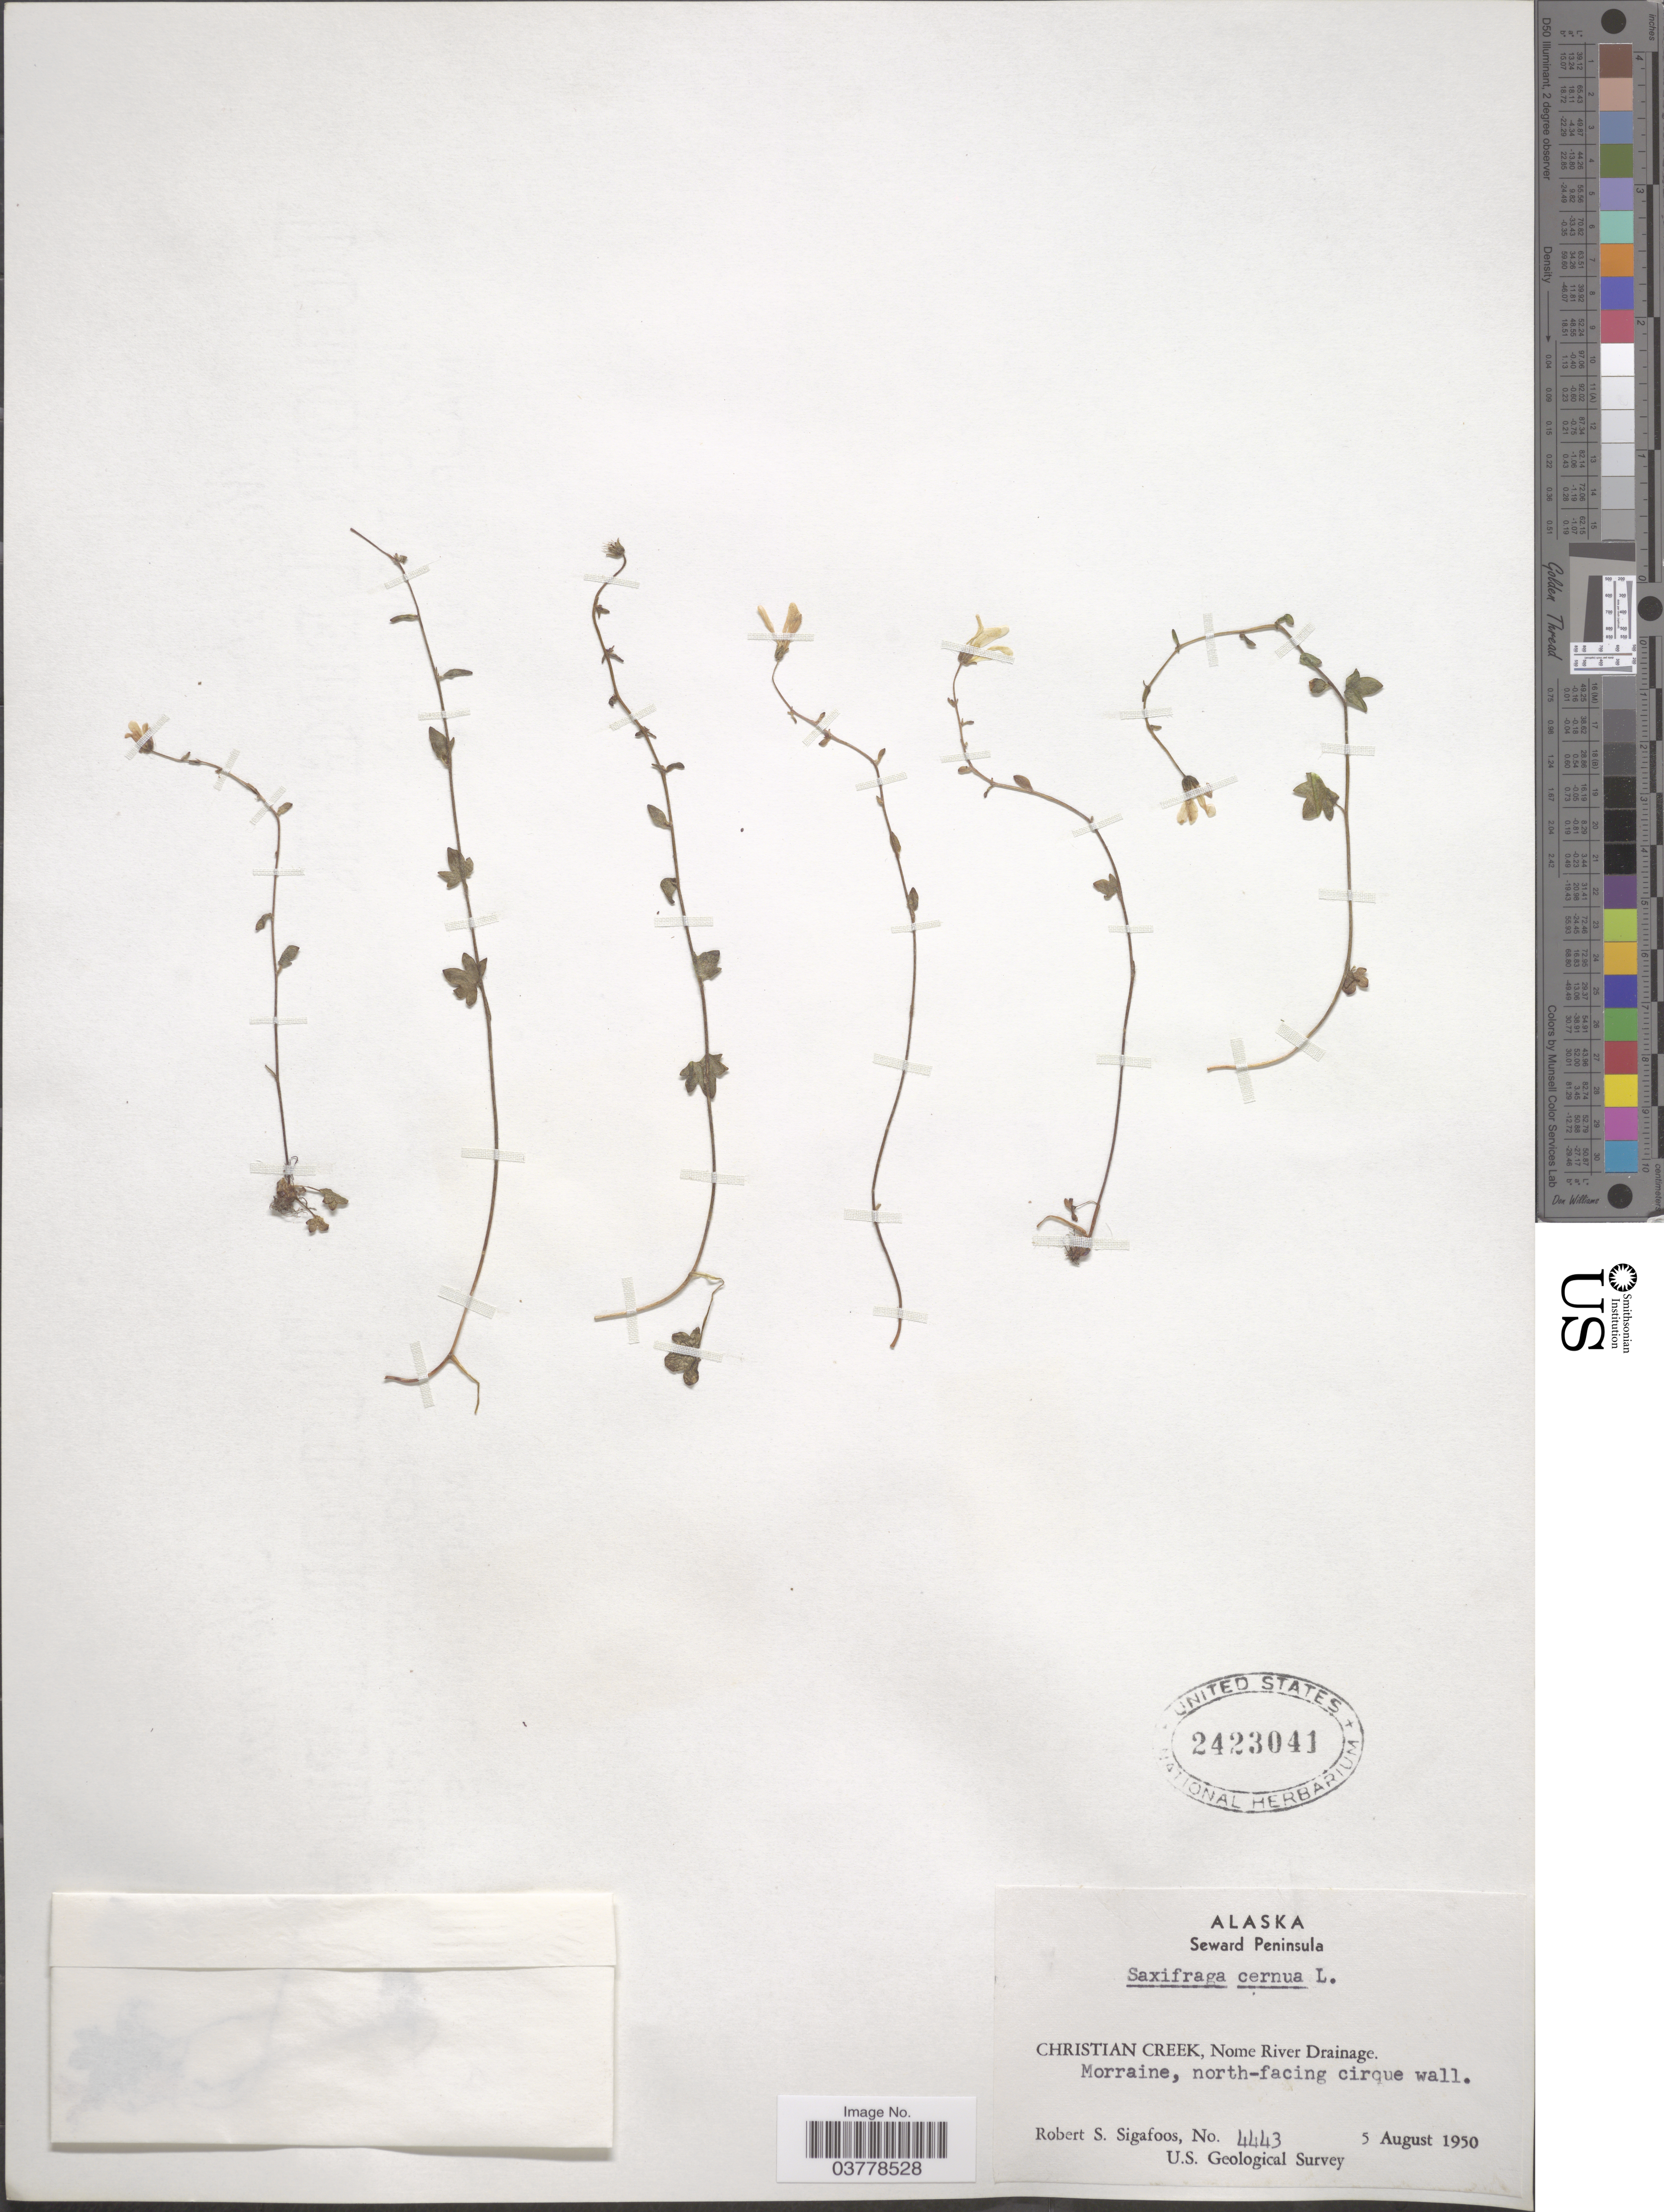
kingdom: Plantae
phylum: Tracheophyta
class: Magnoliopsida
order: Saxifragales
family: Saxifragaceae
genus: Saxifraga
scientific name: Saxifraga cernua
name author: L.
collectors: R. Sigafoos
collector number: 4443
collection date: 1950-08-05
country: United States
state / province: Alaska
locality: Seward Peninsula. Christian Creek, Nome River Drainage. Morraine, north-facing cirque wall.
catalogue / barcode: US 2423041